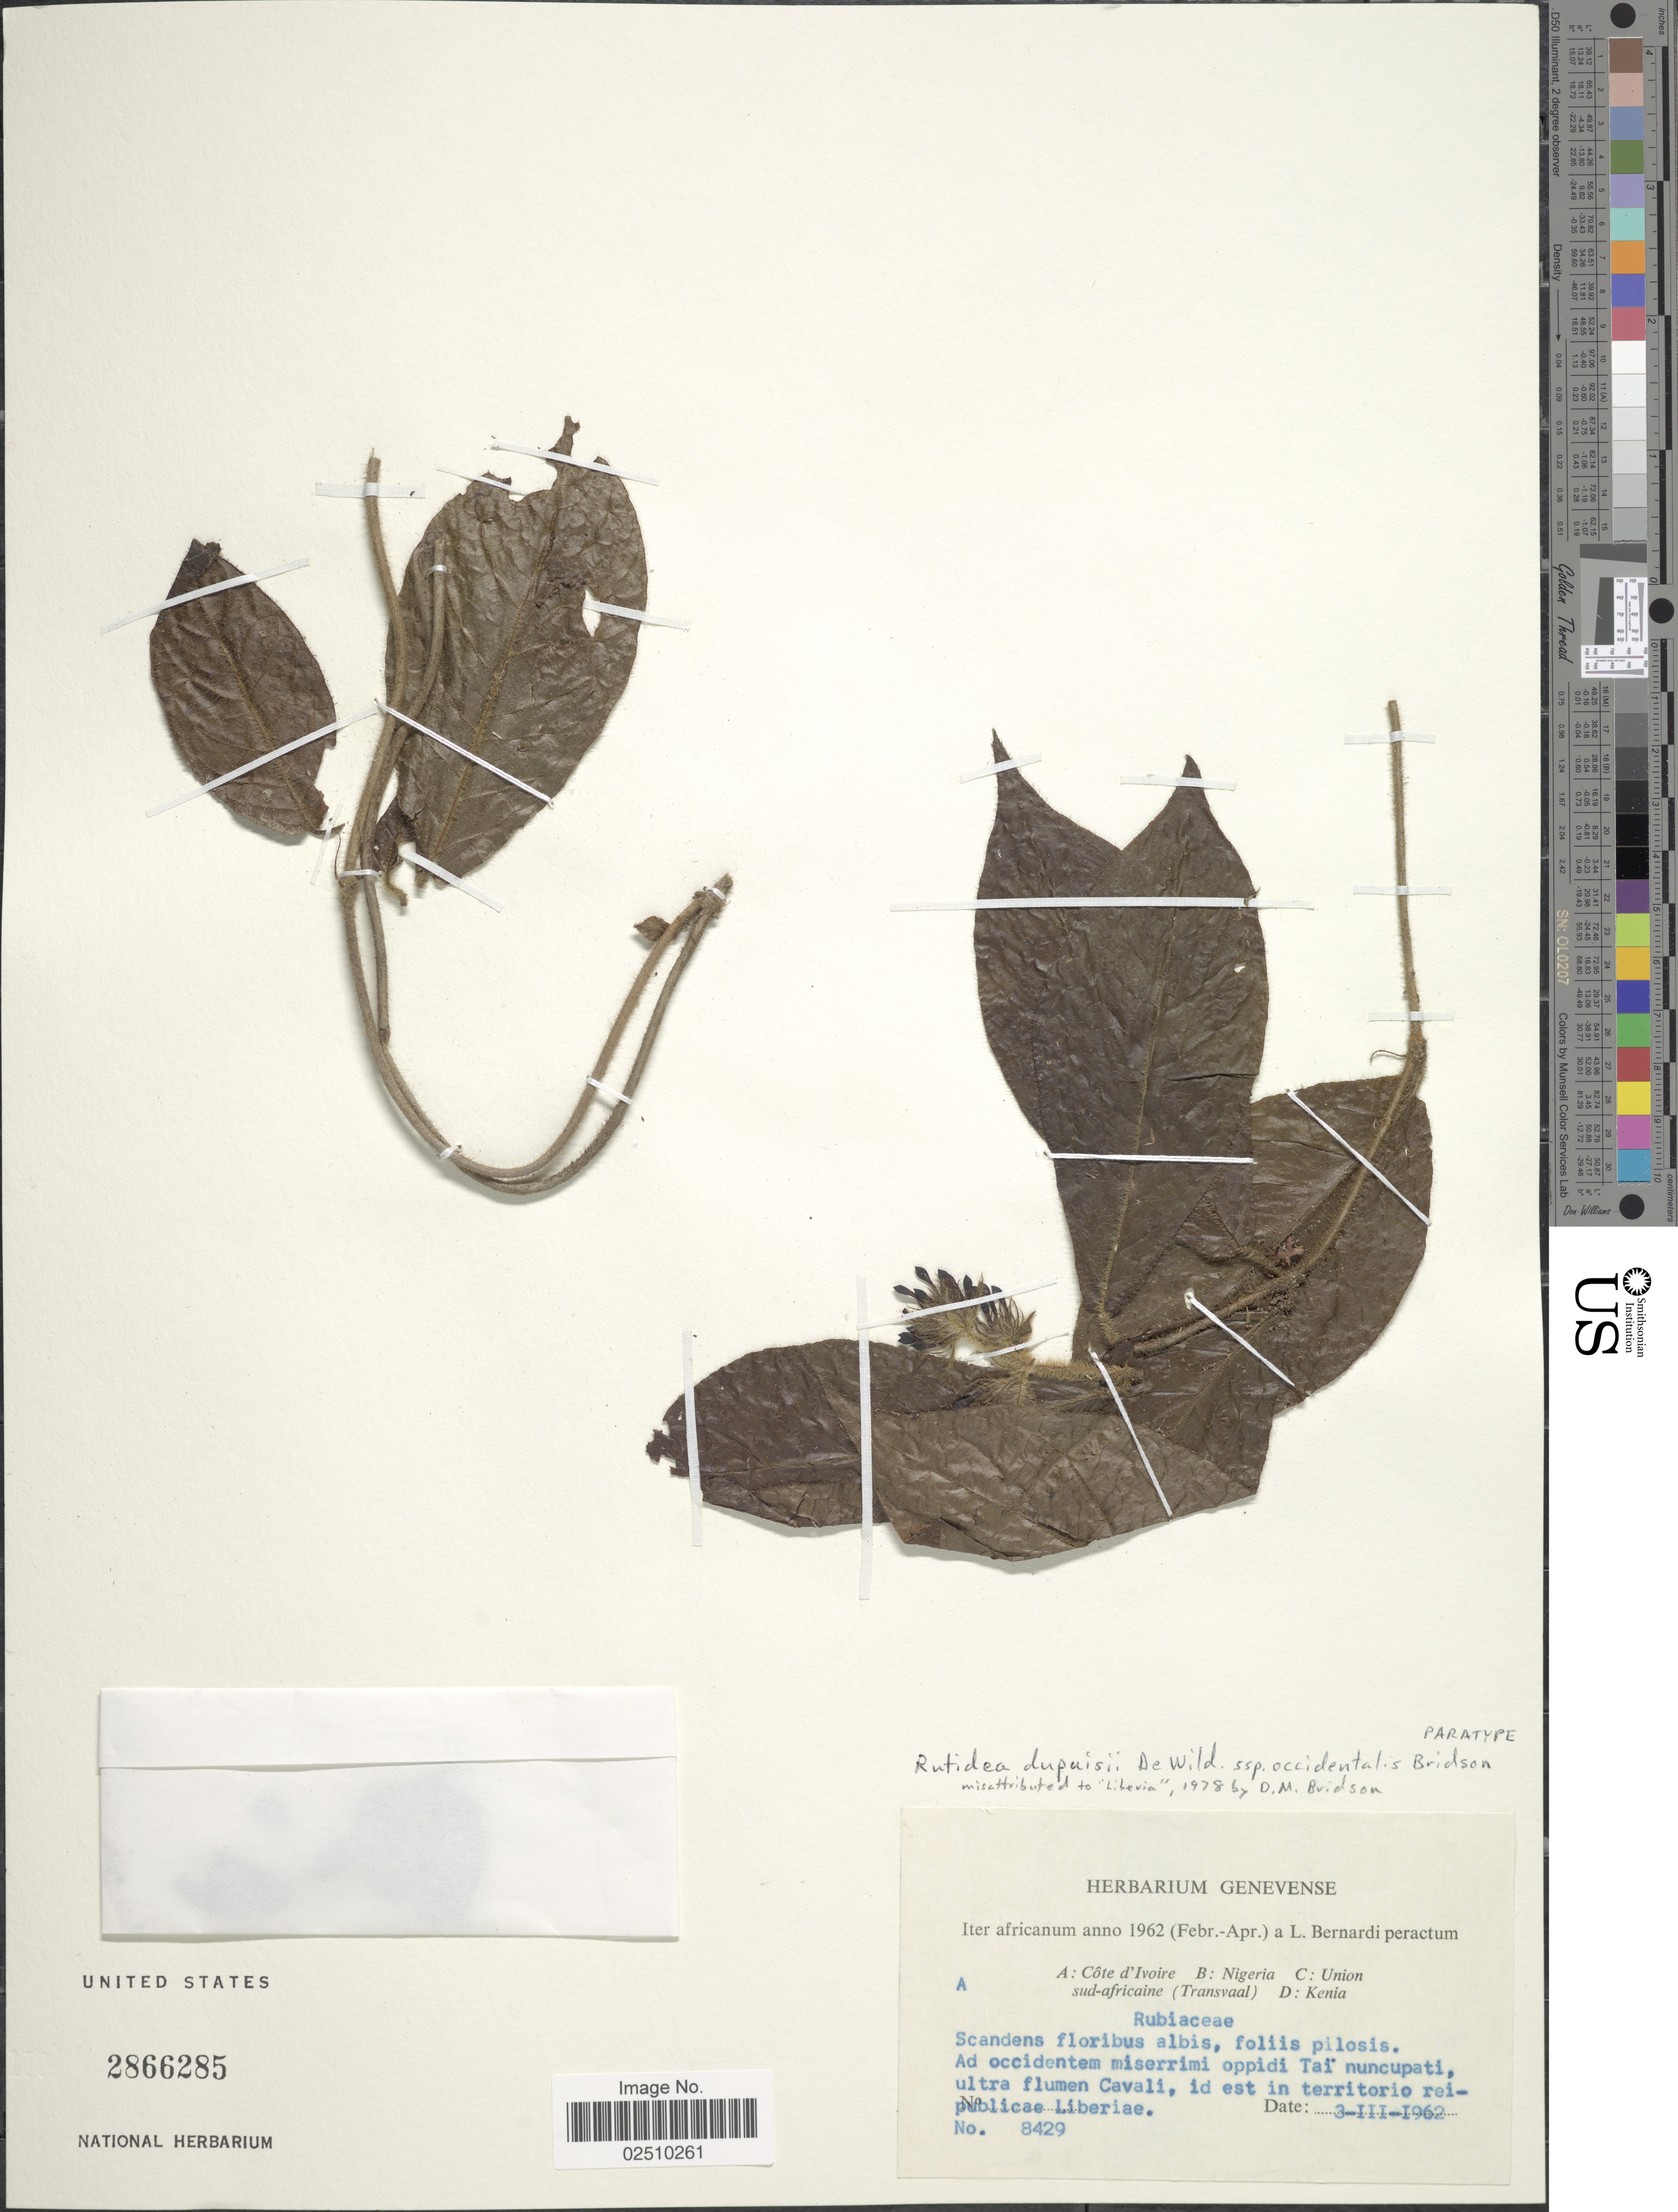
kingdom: Plantae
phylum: Tracheophyta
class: Magnoliopsida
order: Gentianales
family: Rubiaceae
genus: Rutidea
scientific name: Rutidea dupuisii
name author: De Wild.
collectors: L. Bernardi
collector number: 8429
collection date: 1962-03-03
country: Ivory Coast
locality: Ad occidentem miserrimi oppodo Tai nuncupati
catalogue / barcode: US 2866285